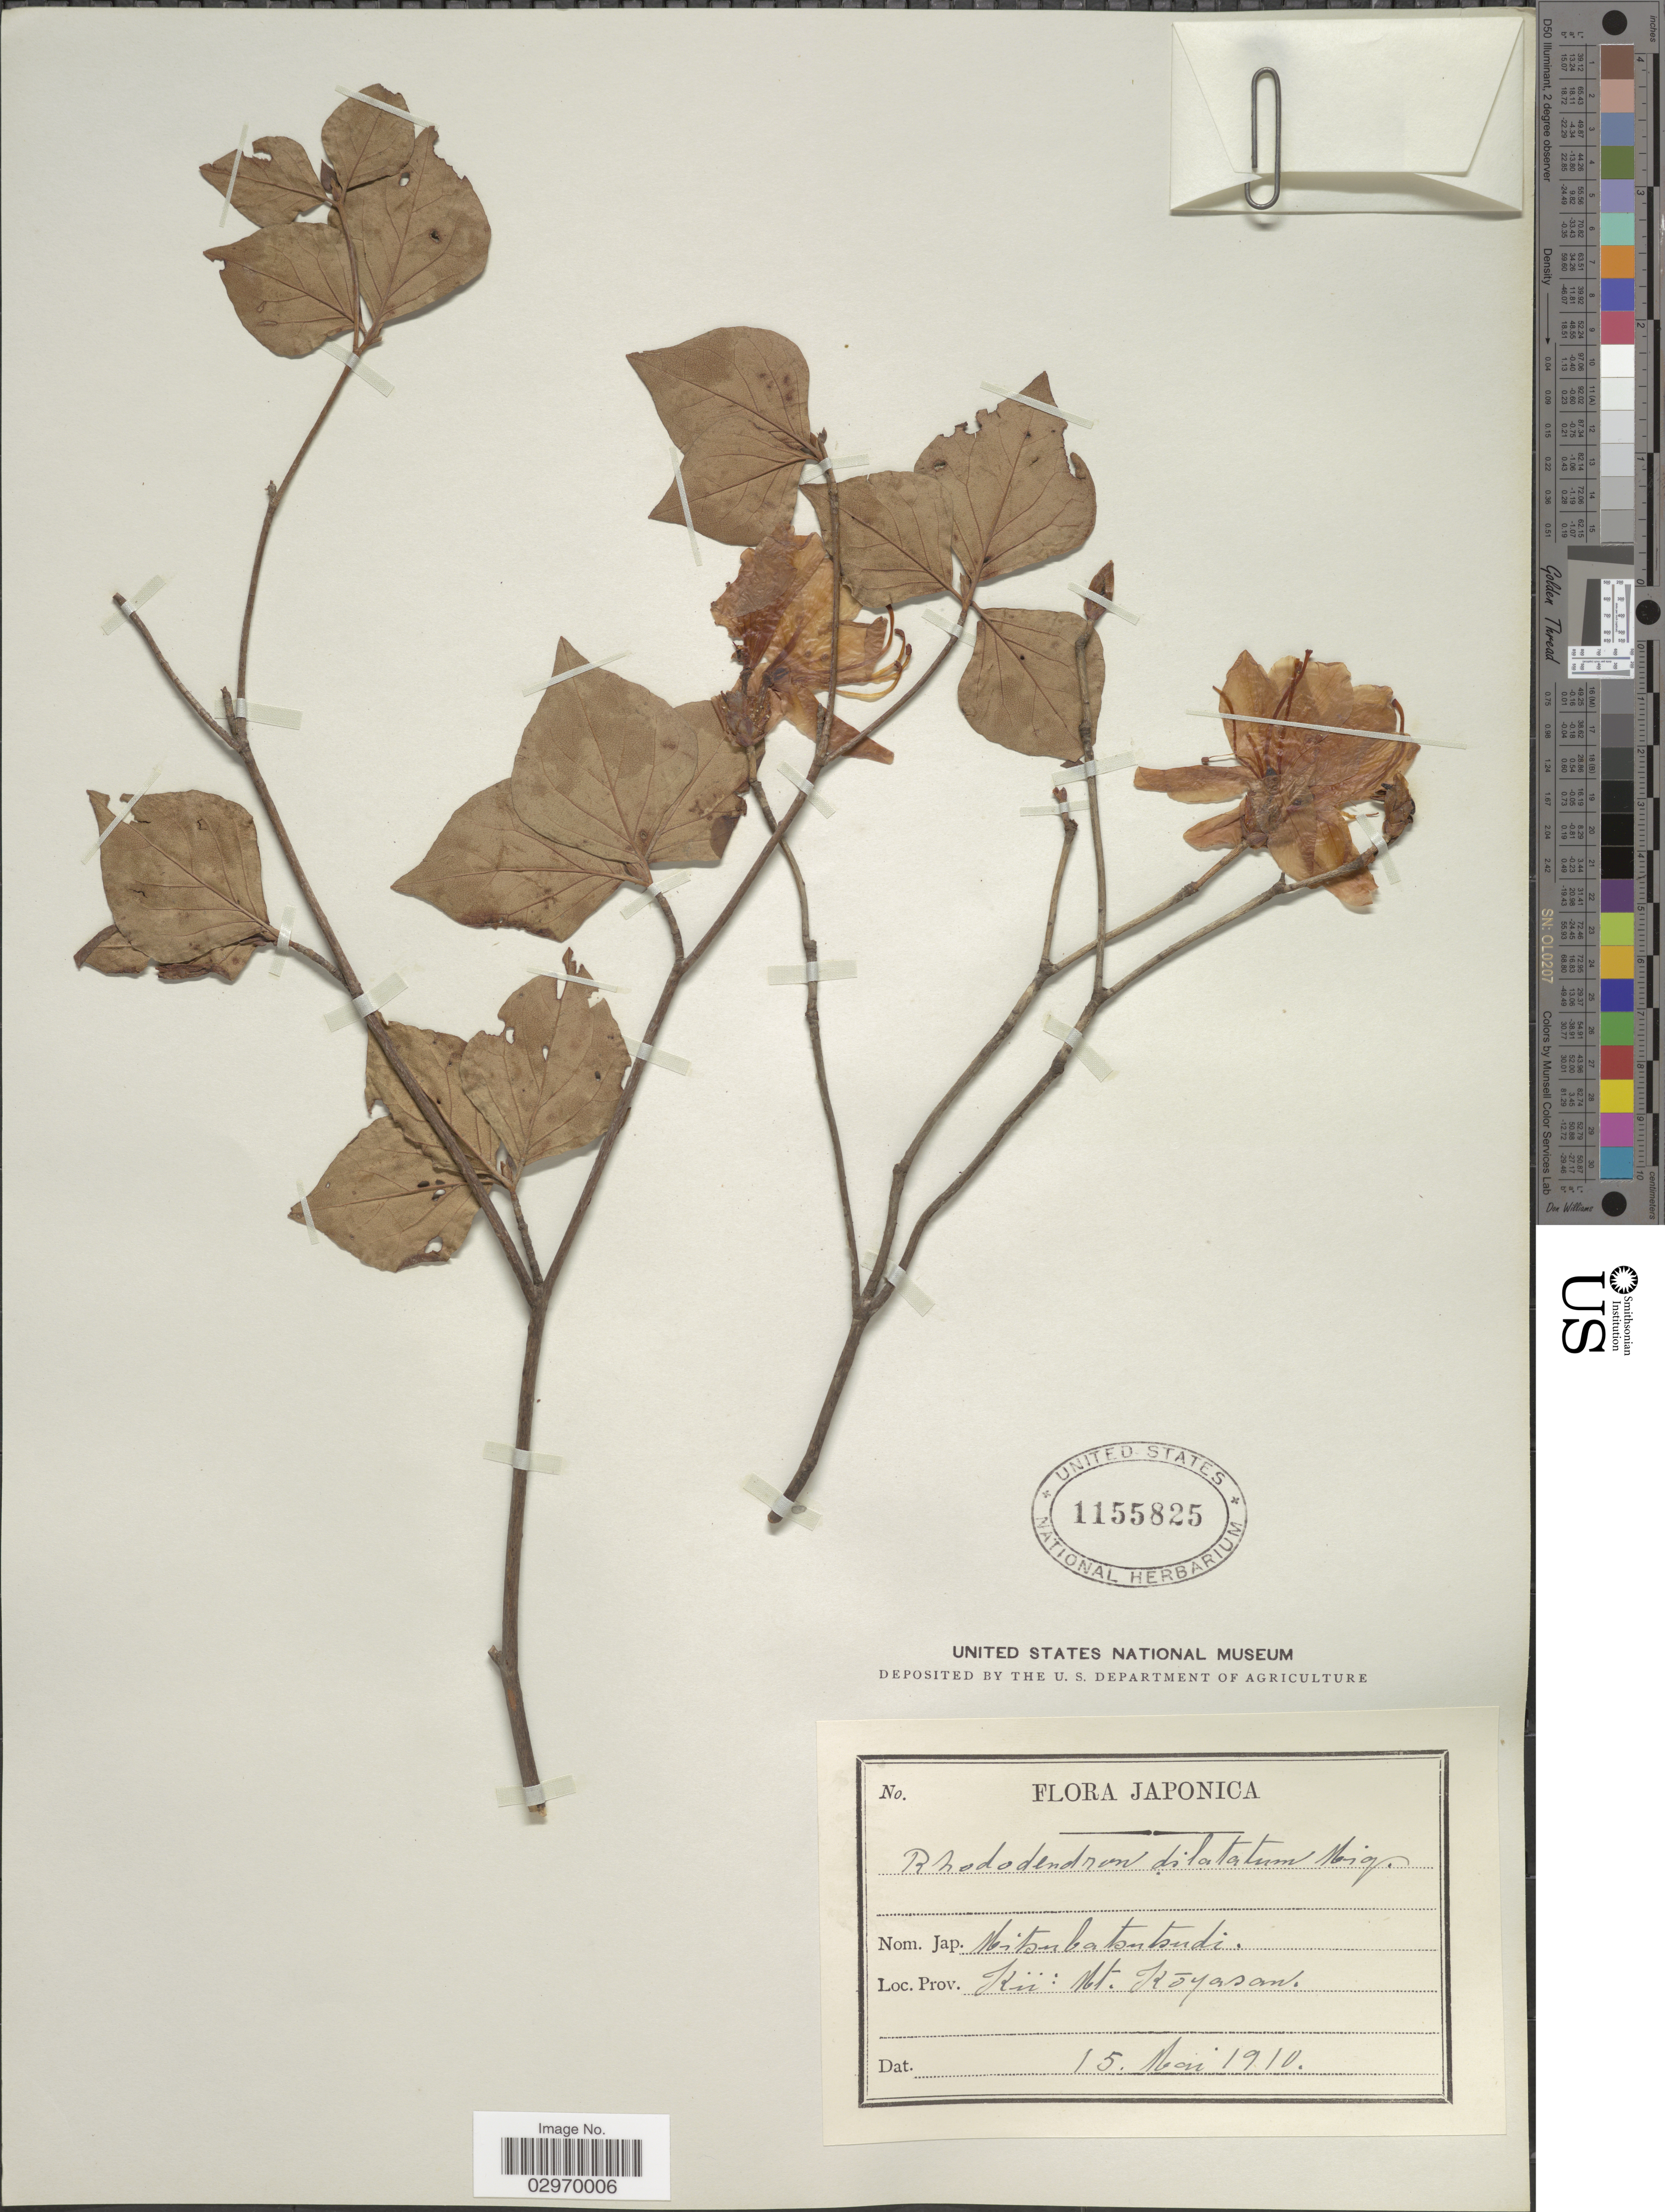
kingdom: Plantae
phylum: Tracheophyta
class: Magnoliopsida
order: Ericales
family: Ericaceae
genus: Rhododendron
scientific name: Rhododendron chrysanthum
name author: Pall.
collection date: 1910-05-15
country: Japan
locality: Kü, Mt. Koyasan.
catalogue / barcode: US 1155825